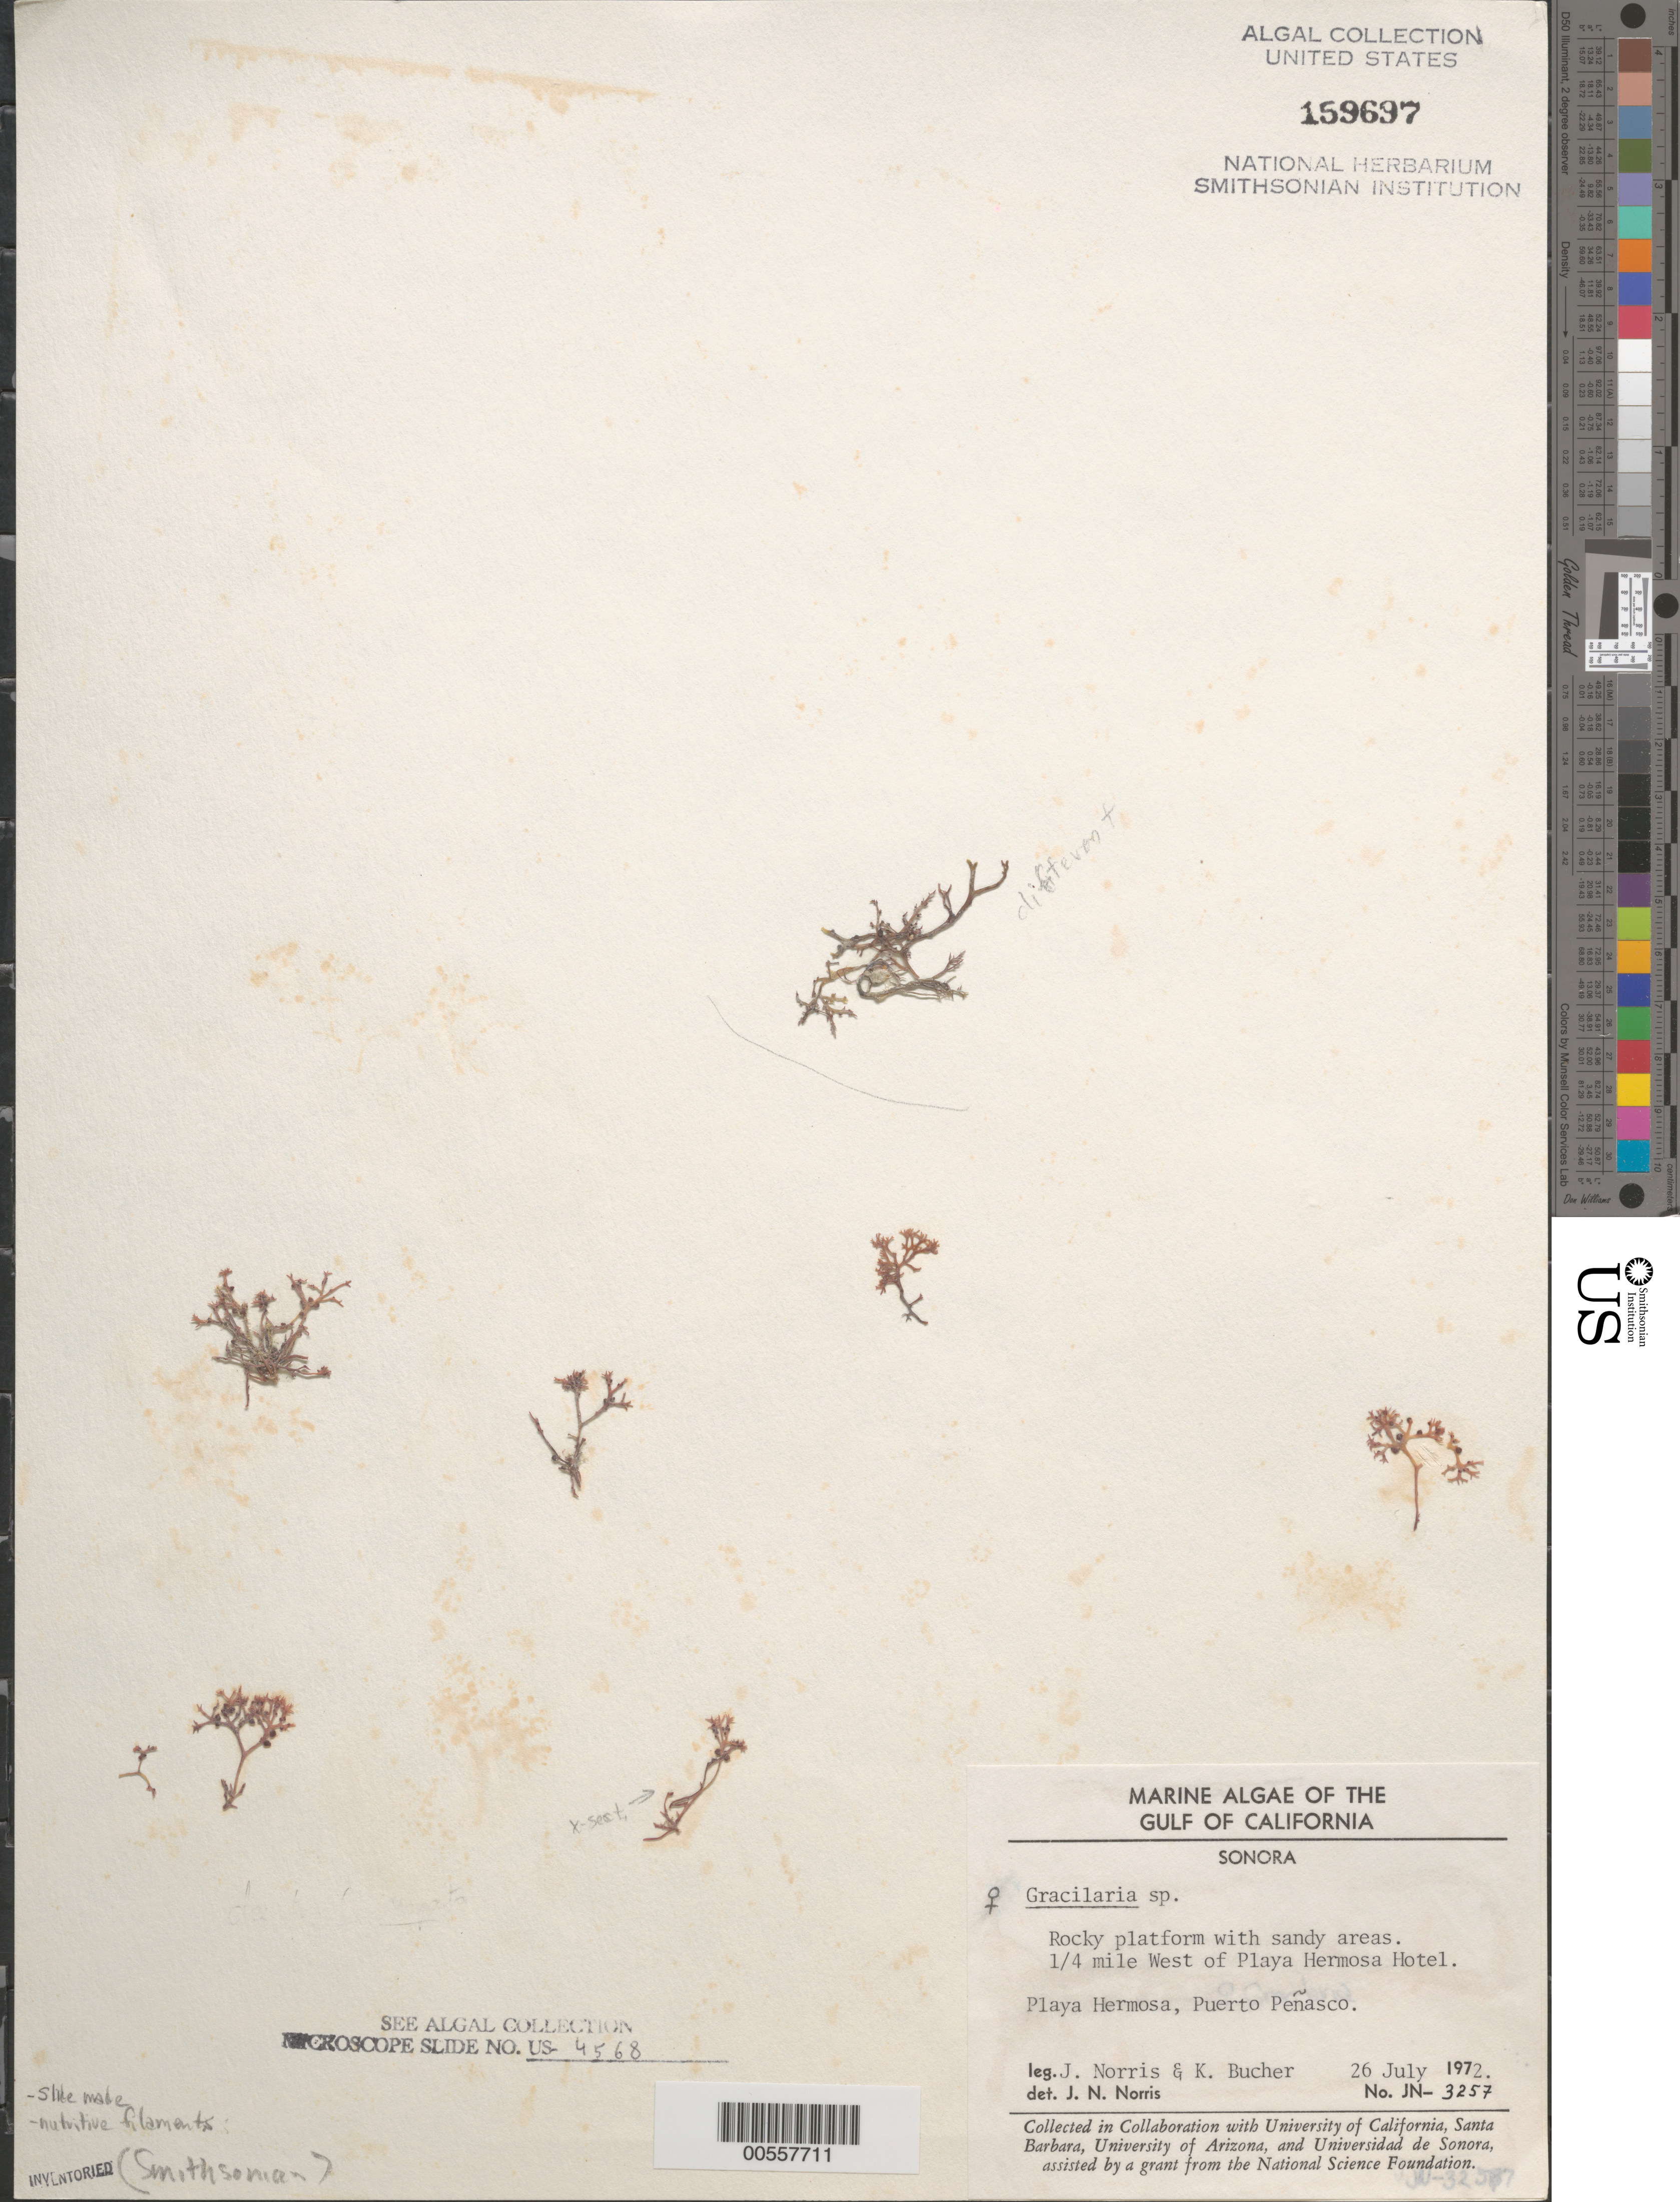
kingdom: Plantae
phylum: Rhodophyta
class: Florideophyceae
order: Gracilariales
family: Gracilariaceae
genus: Gracilaria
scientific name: Gracilaria sp.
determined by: Norris, James N.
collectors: J. N. Norris & K. E. Bucher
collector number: JN-3257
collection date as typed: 26 Jul 1972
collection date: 1972-07-26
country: Mexico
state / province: Sonora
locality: Playa Hermosa, Puerto Penasco, 0.25 mile west of Playa Hermosa Hotel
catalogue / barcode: US 159697